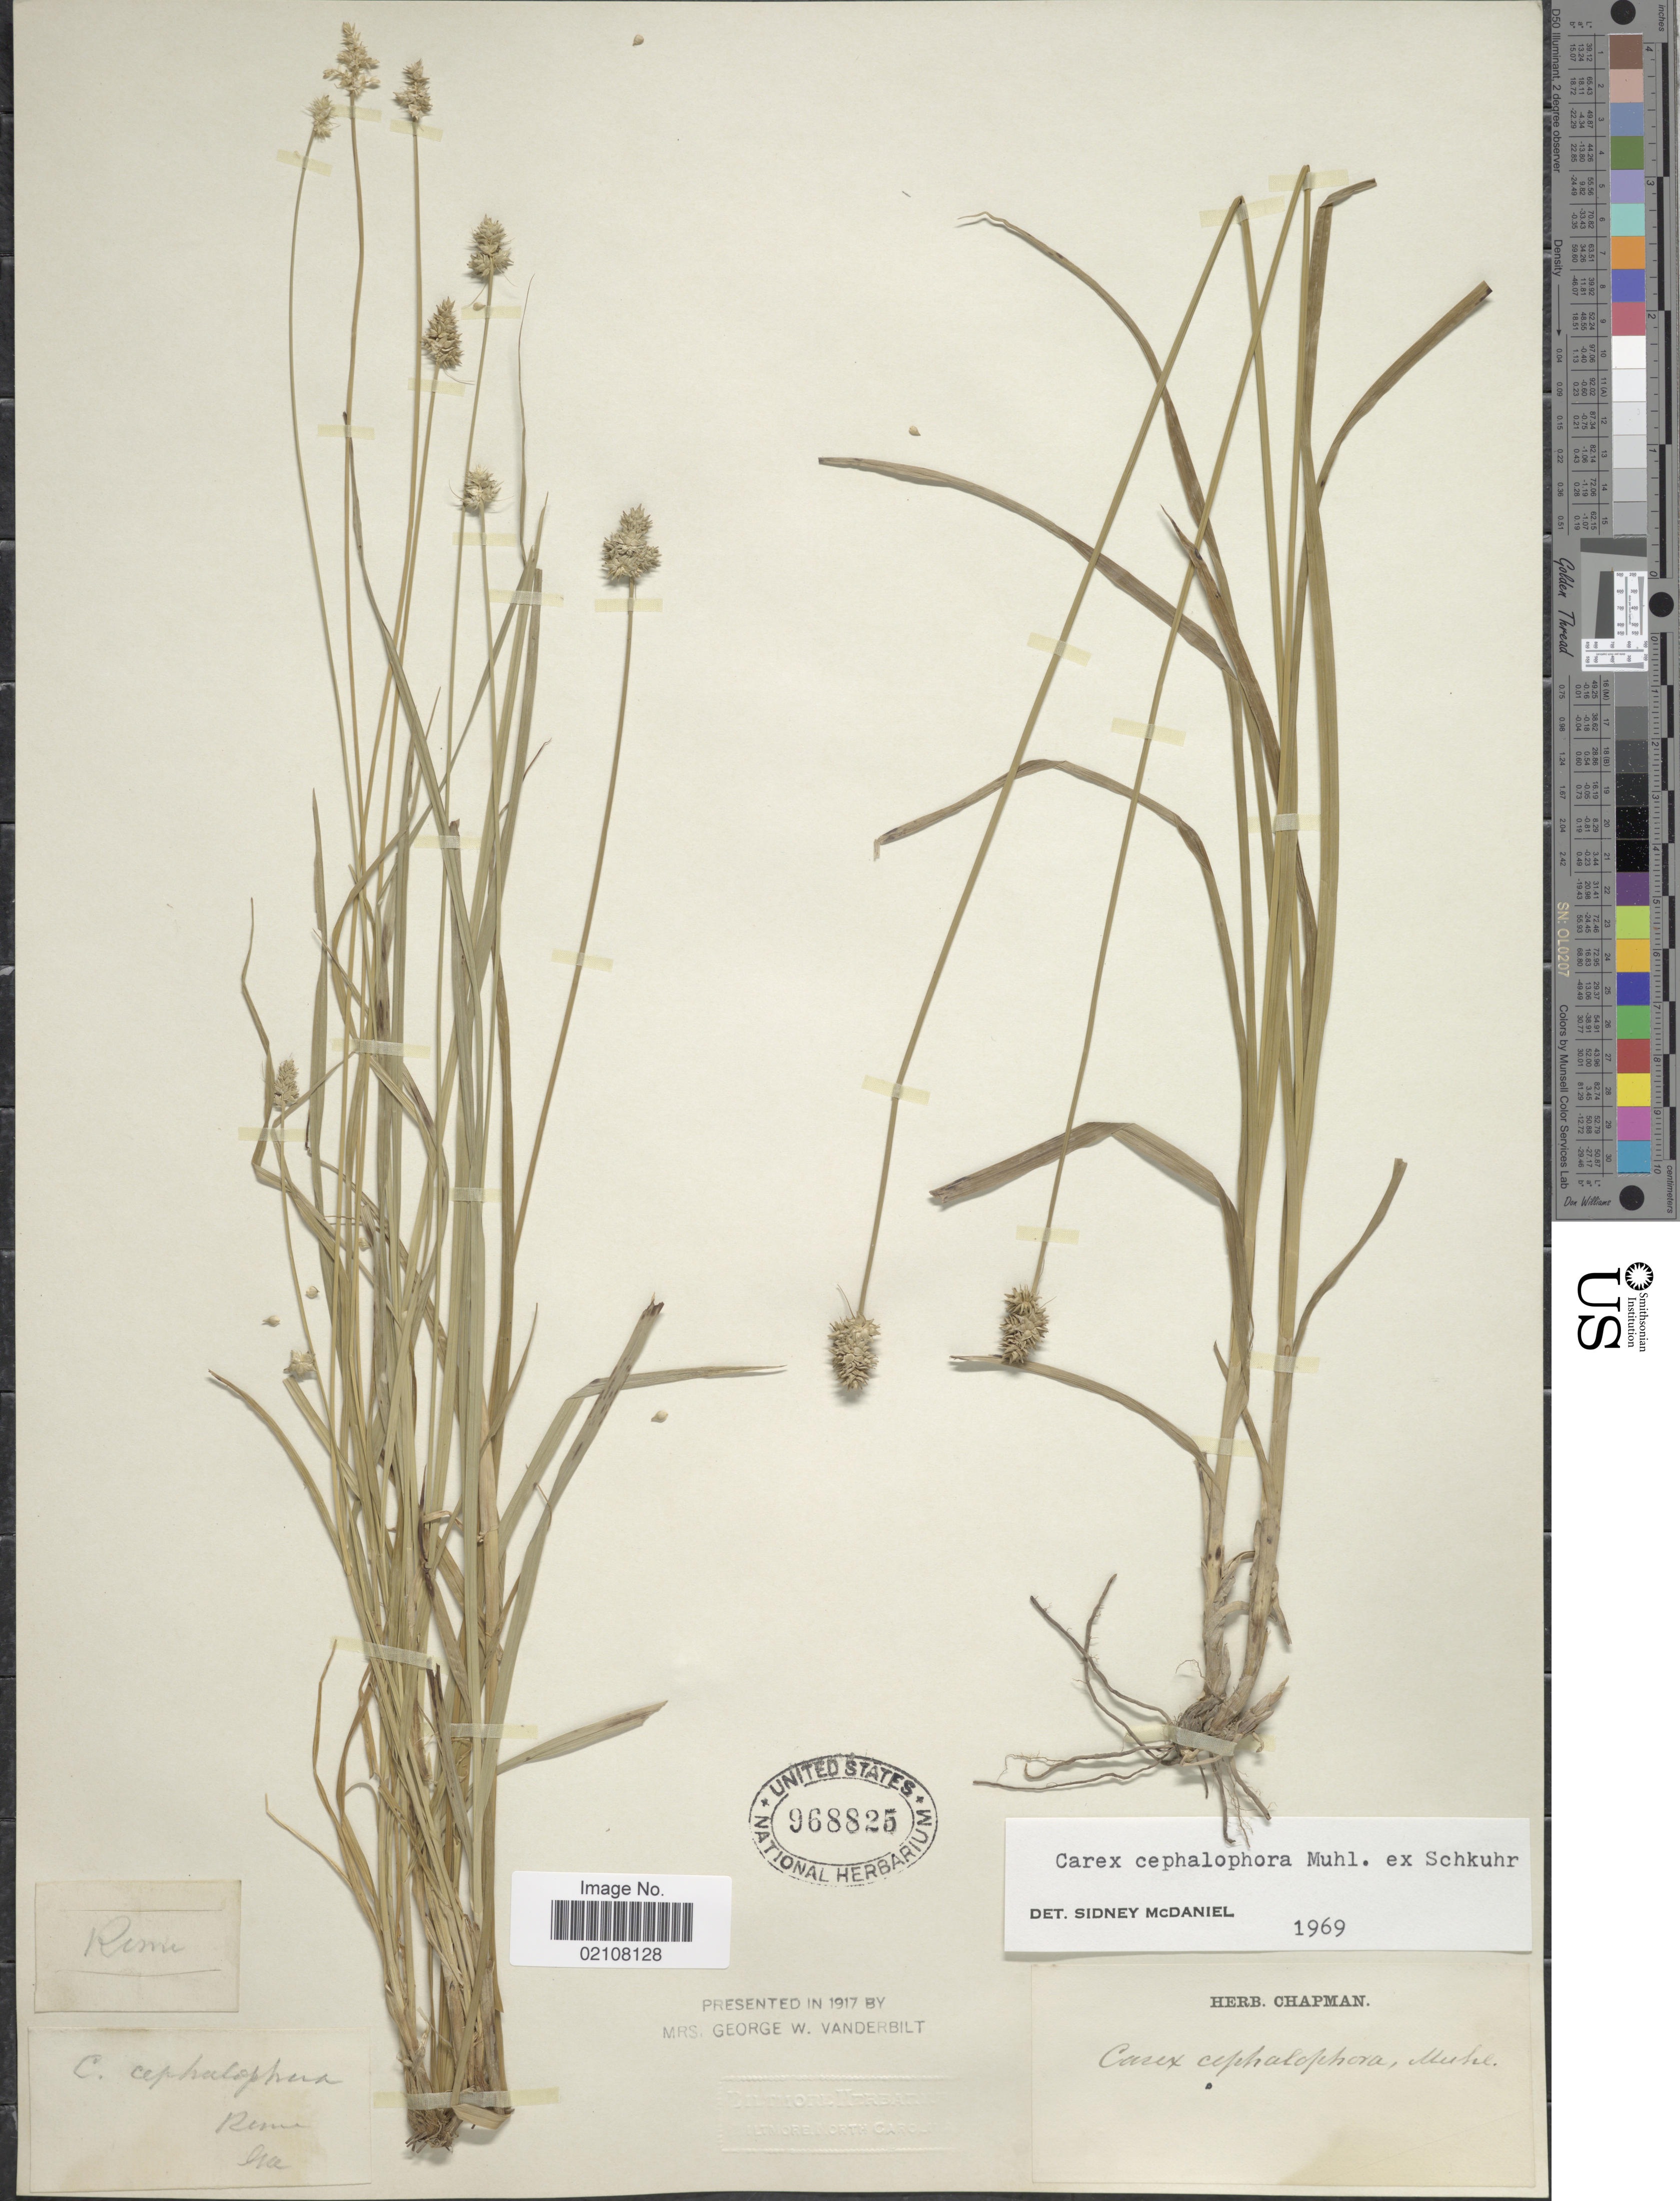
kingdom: Plantae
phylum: Tracheophyta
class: Liliopsida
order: Poales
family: Cyperaceae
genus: Carex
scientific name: Carex cephalophora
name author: Muhl. ex Willd.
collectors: ex herb. Chapman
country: United States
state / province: Georgia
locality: Rome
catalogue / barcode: US 968825